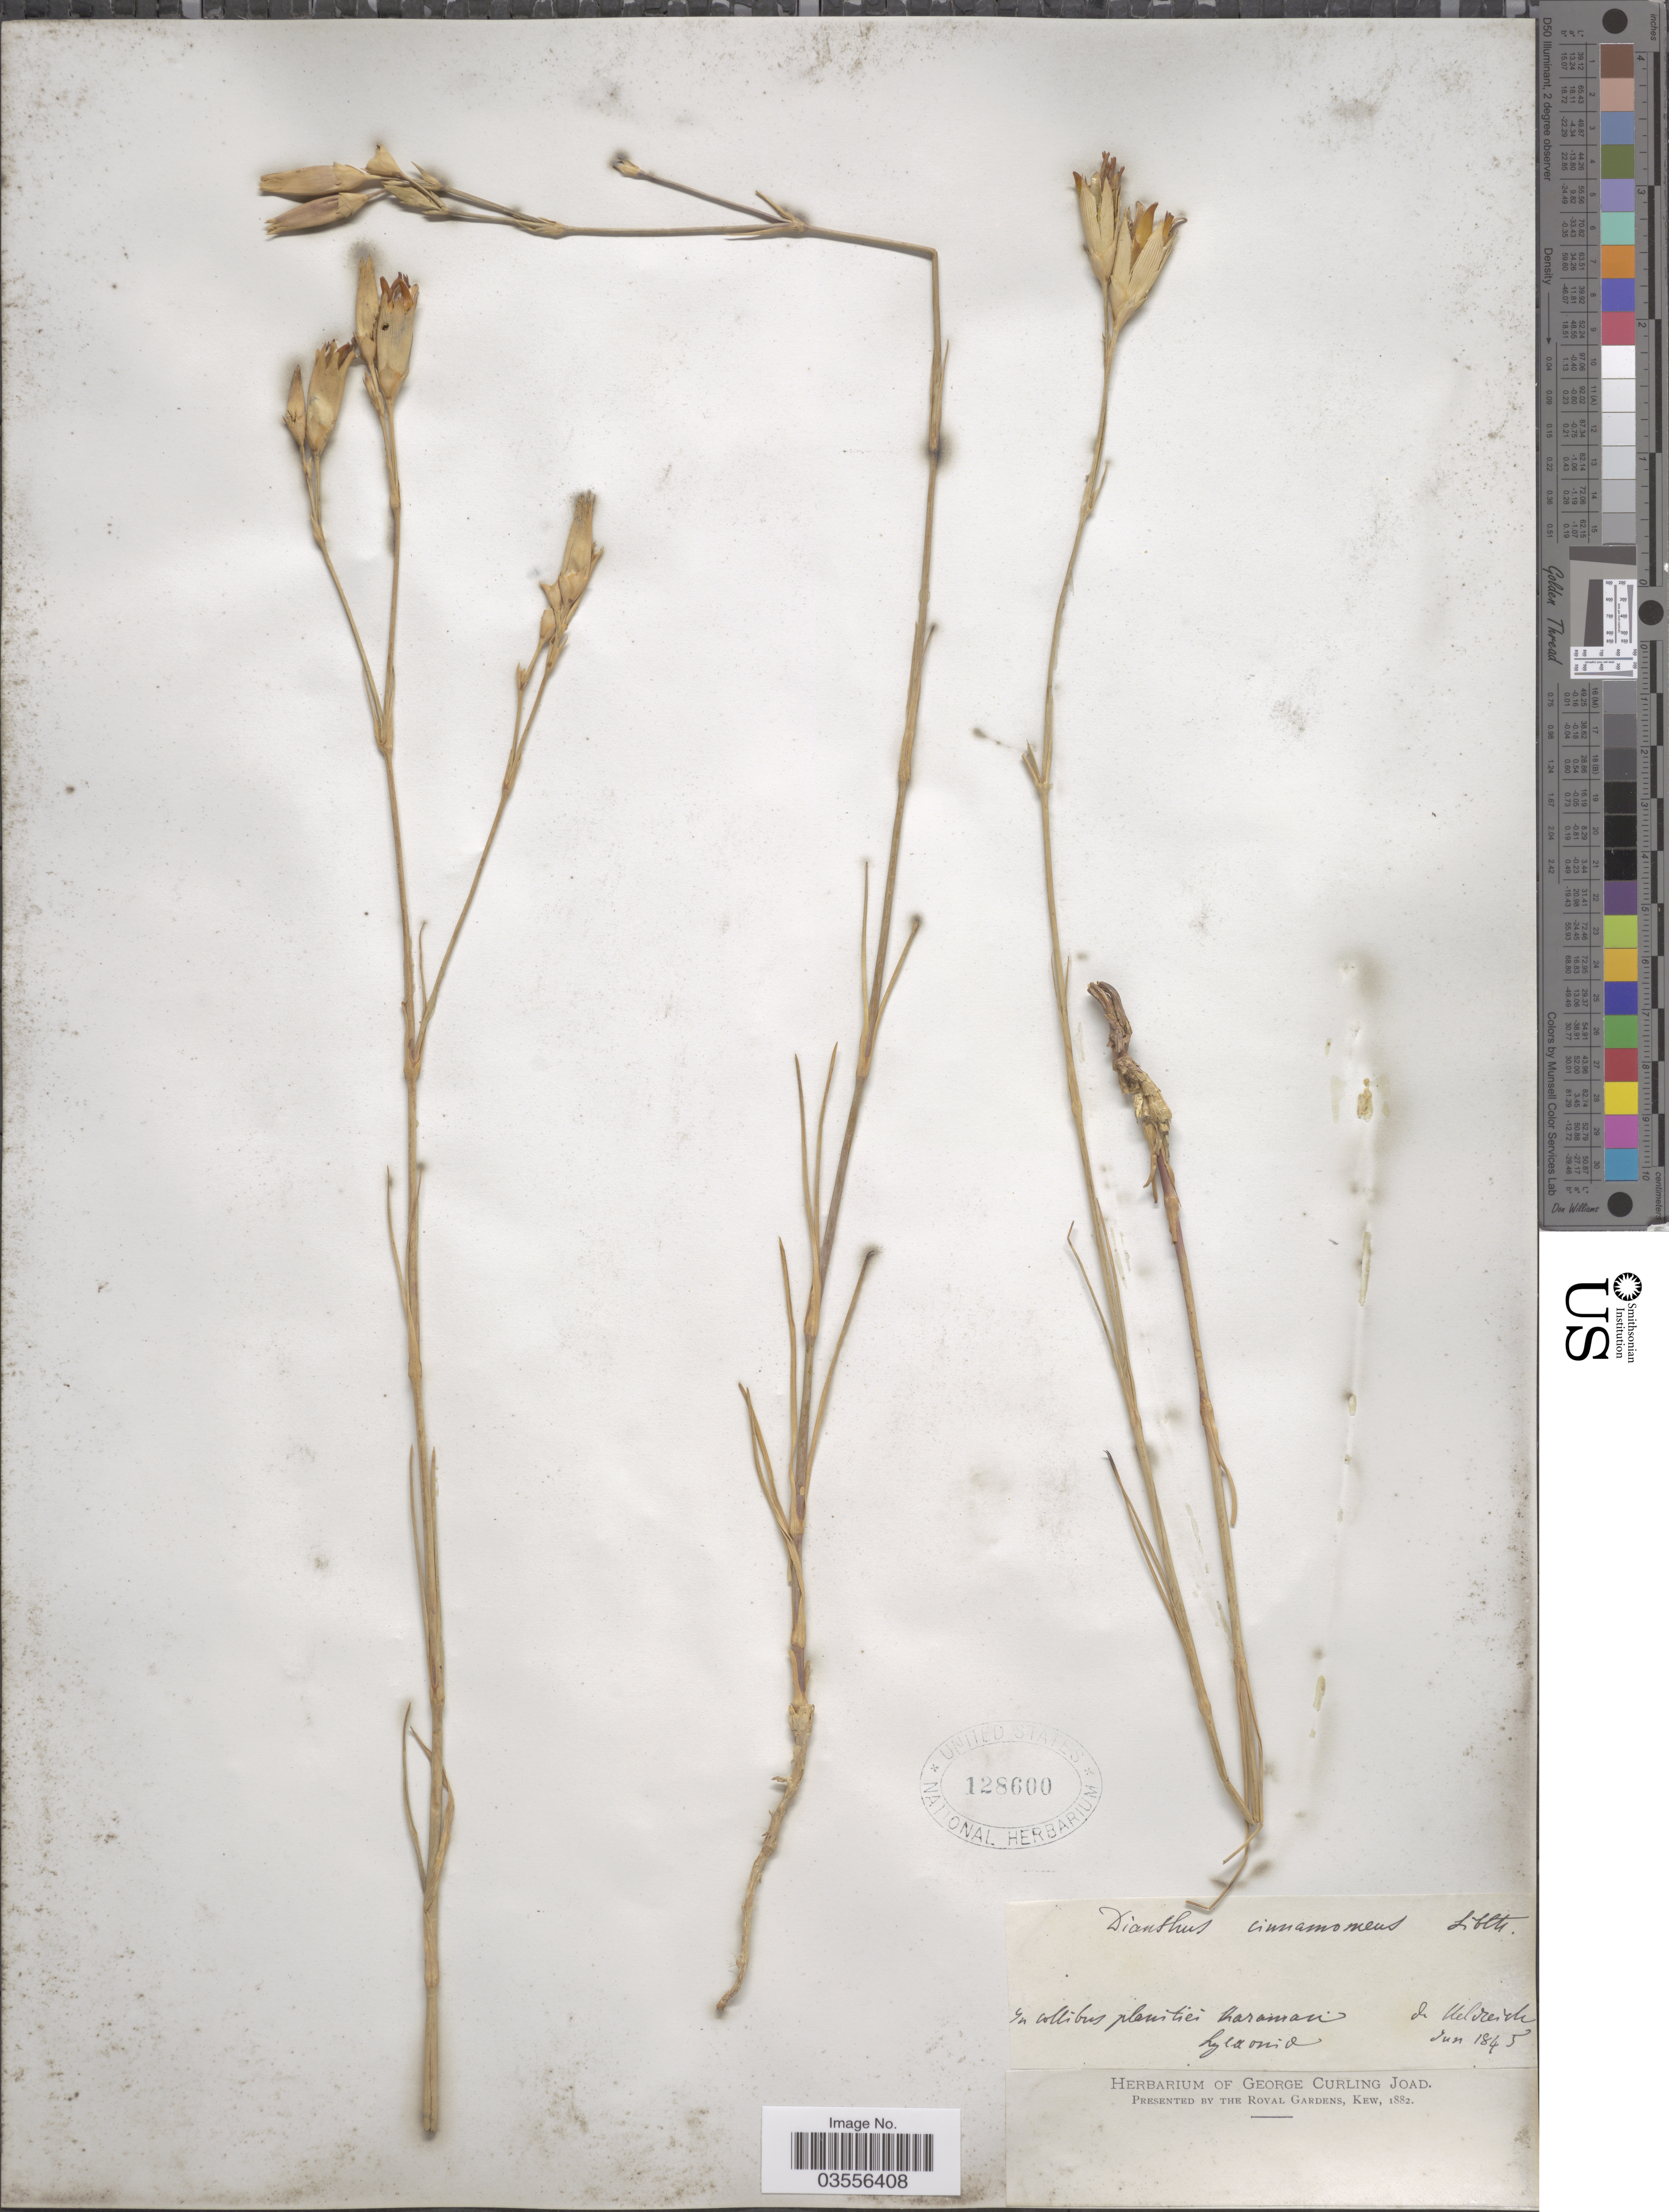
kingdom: Plantae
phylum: Tracheophyta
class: Magnoliopsida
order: Caryophyllales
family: Caryophyllaceae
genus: Dianthus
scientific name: Dianthus cinnamomeus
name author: Sm.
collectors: -. De Heldreich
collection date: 1845-06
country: Turkey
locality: In collibus planitici Karmari Lycaoniæ.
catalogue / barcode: US 128600